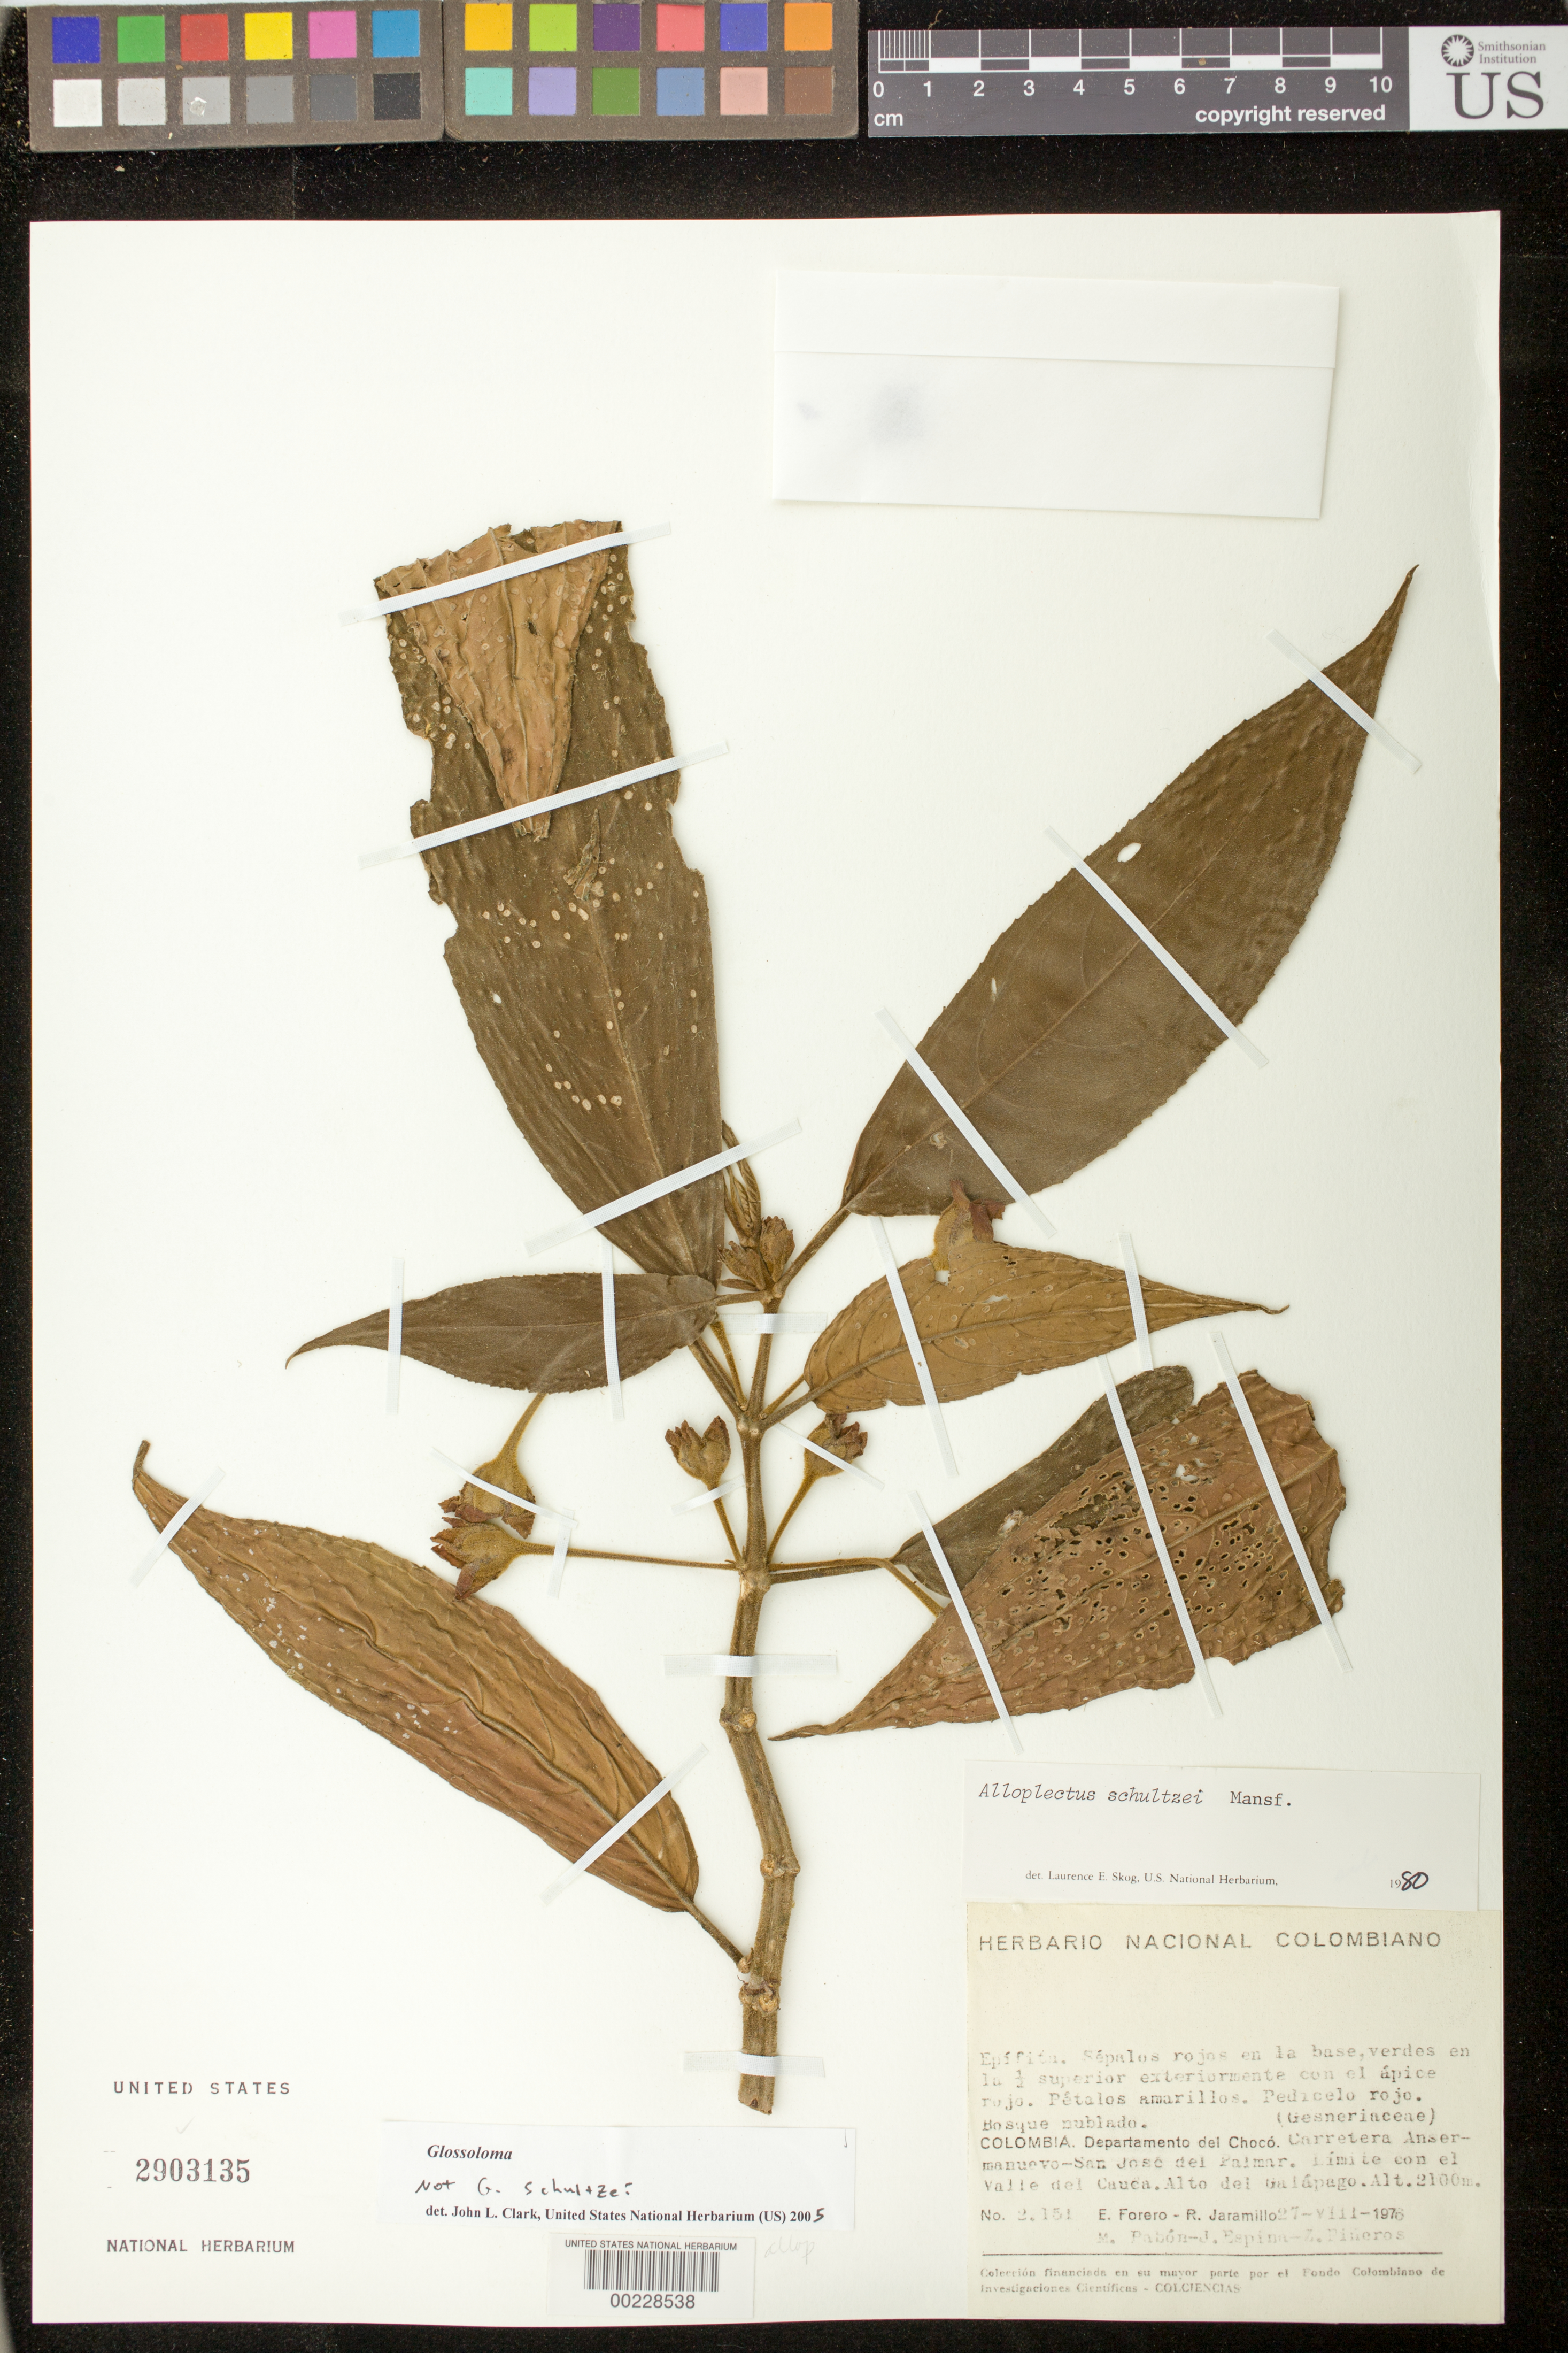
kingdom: Plantae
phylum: Tracheophyta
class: Magnoliopsida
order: Lamiales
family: Gesneriaceae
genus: Glossoloma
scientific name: Glossoloma sp.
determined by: Clark, J. L., (SEL), The Marie Selby Botanical Garden (UNITED STATES)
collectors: E. Forero, R. Jaramillo M., M. Pabon, J. Espina & Z. Piñeros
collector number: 2151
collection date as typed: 27 Aug 1976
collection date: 1976-08-27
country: Colombia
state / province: Chocó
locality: Carretera Ansermanuevo - San José del Palmar. Limite con el Valle del Cauca. Alto del Galápago.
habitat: Bosque nublado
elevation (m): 2100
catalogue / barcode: US 2903135